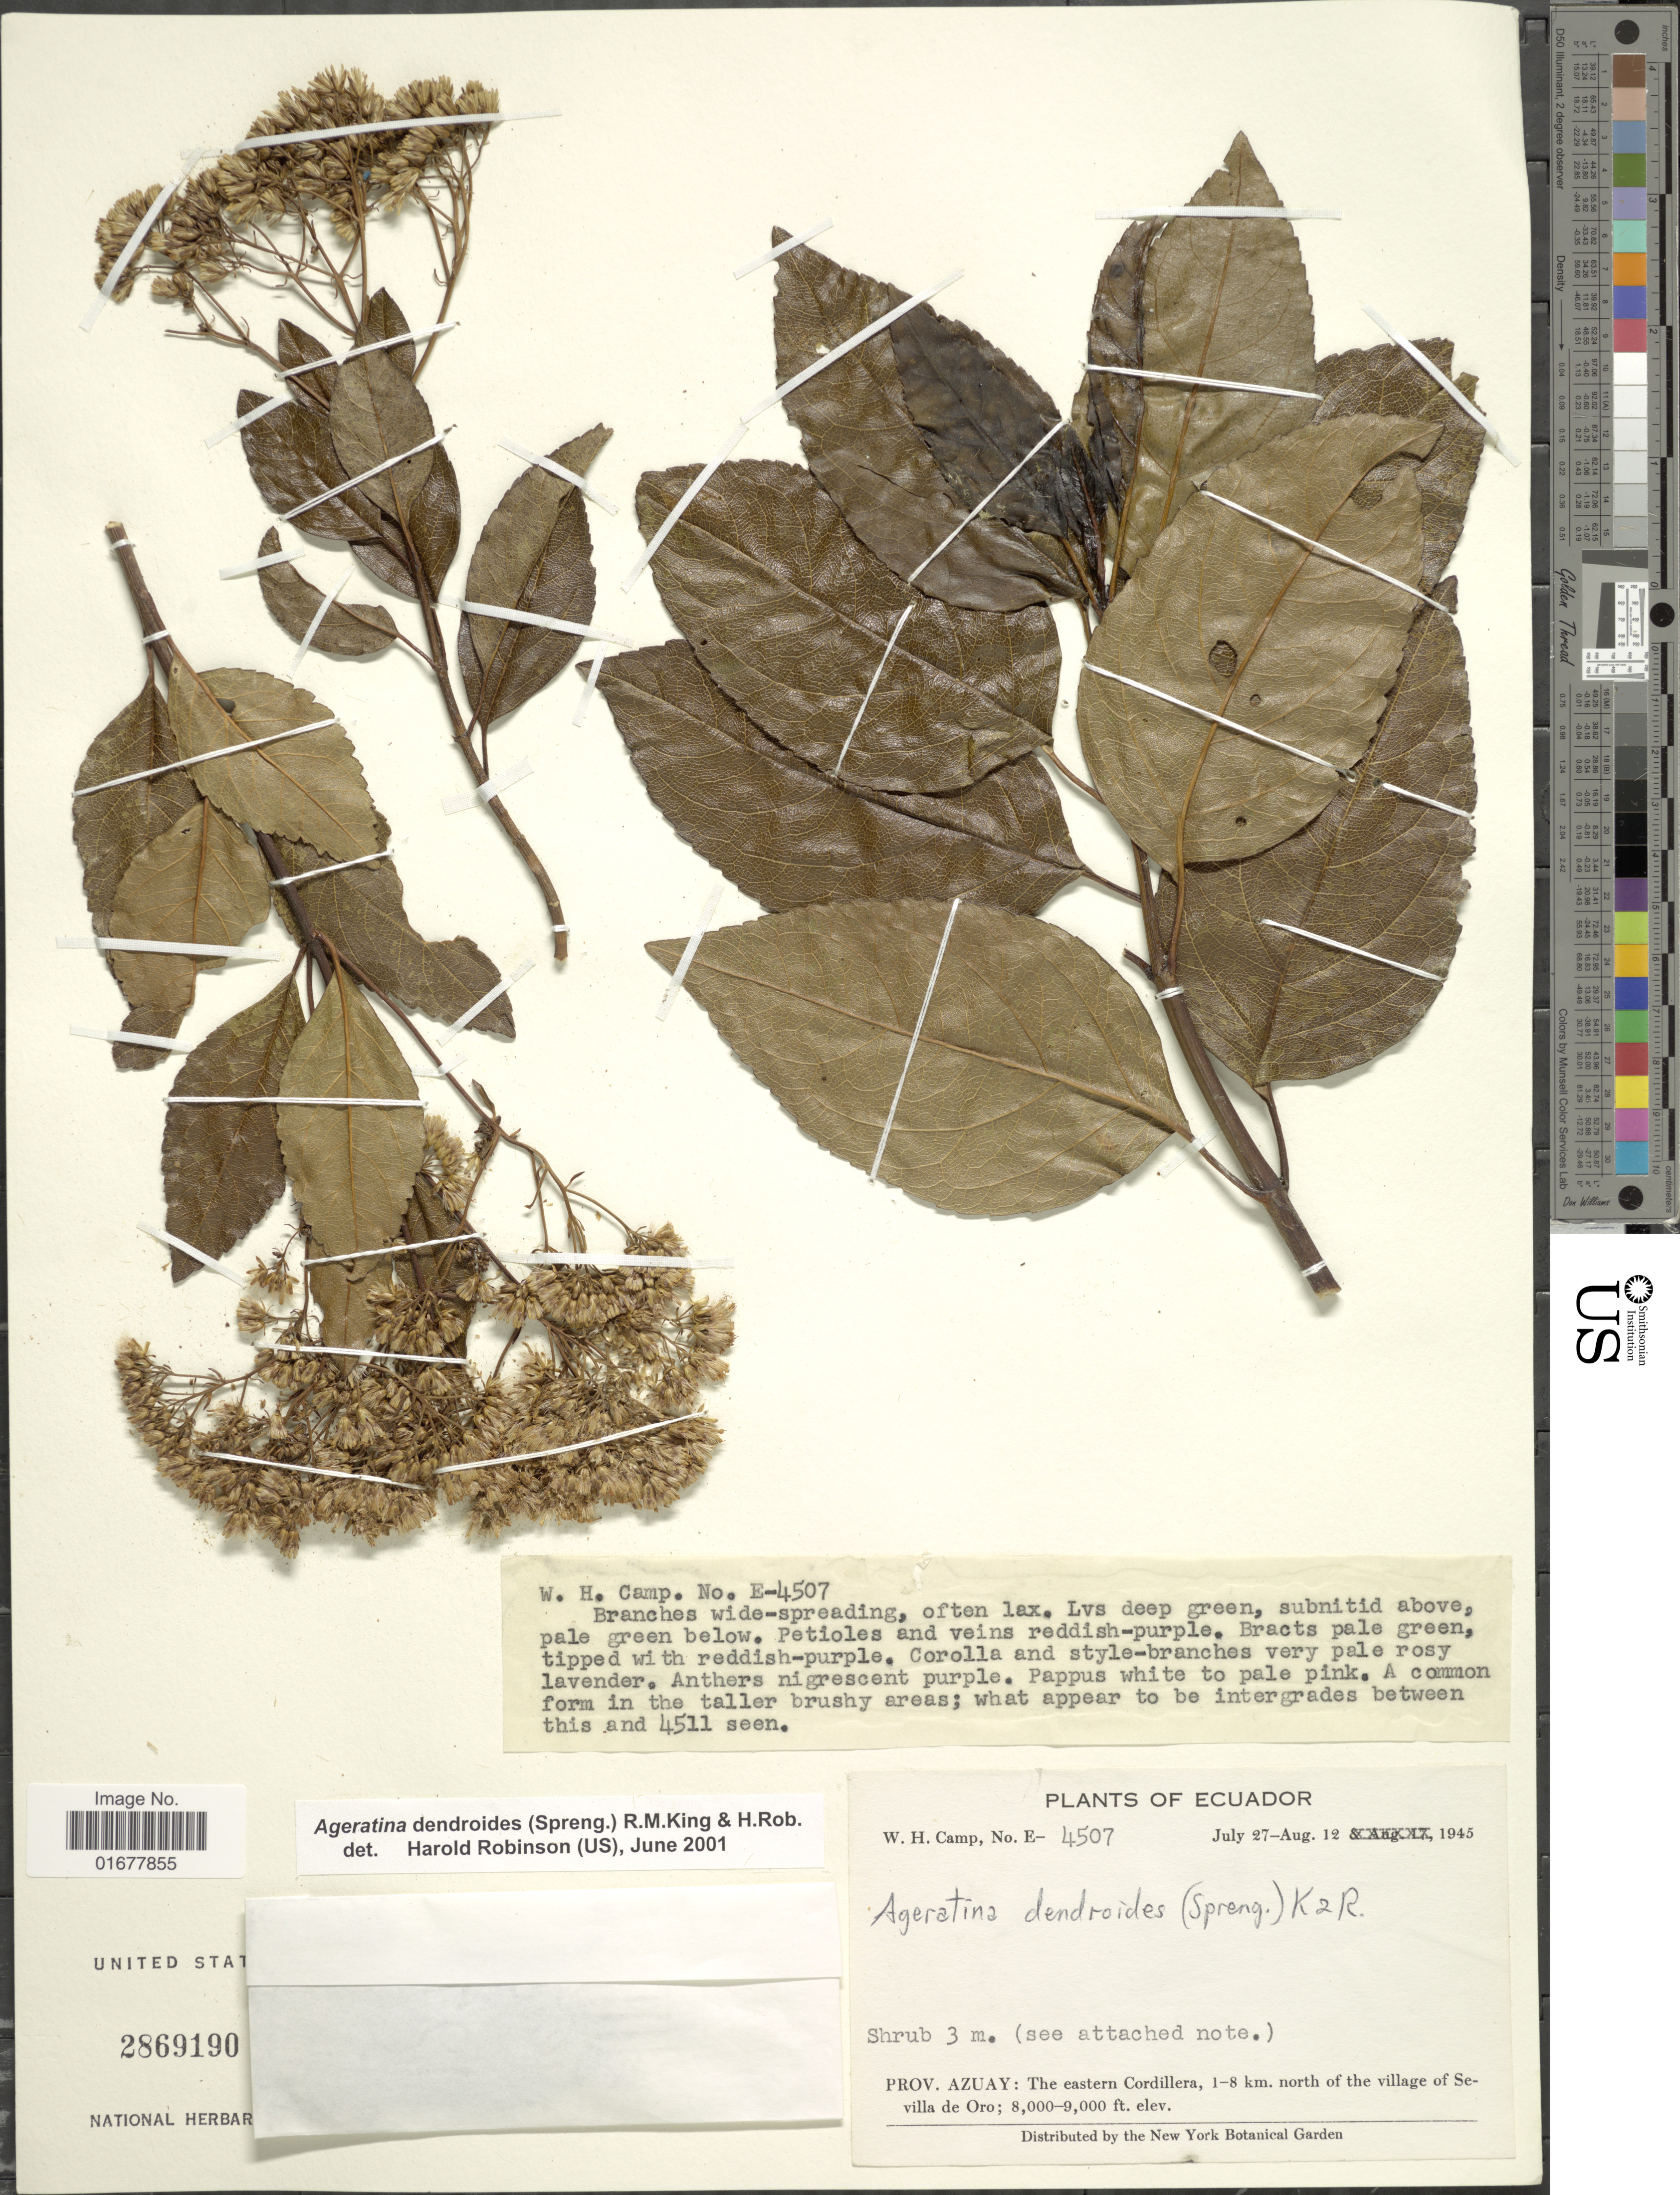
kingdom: Plantae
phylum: Tracheophyta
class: Magnoliopsida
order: Asterales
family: Asteraceae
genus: Ageratina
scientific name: Ageratina dendroides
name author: (Spreng.) R.M. King & H. Rob.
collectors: W. H. Camp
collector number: E-4507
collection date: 1945-07-27/1945-08-12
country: Ecuador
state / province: Azuay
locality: Prov. Azuay: The eastern Cordillera, 1-8 km. north of the village of Sevilla de Oro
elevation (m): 2438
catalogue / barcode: US 2869190